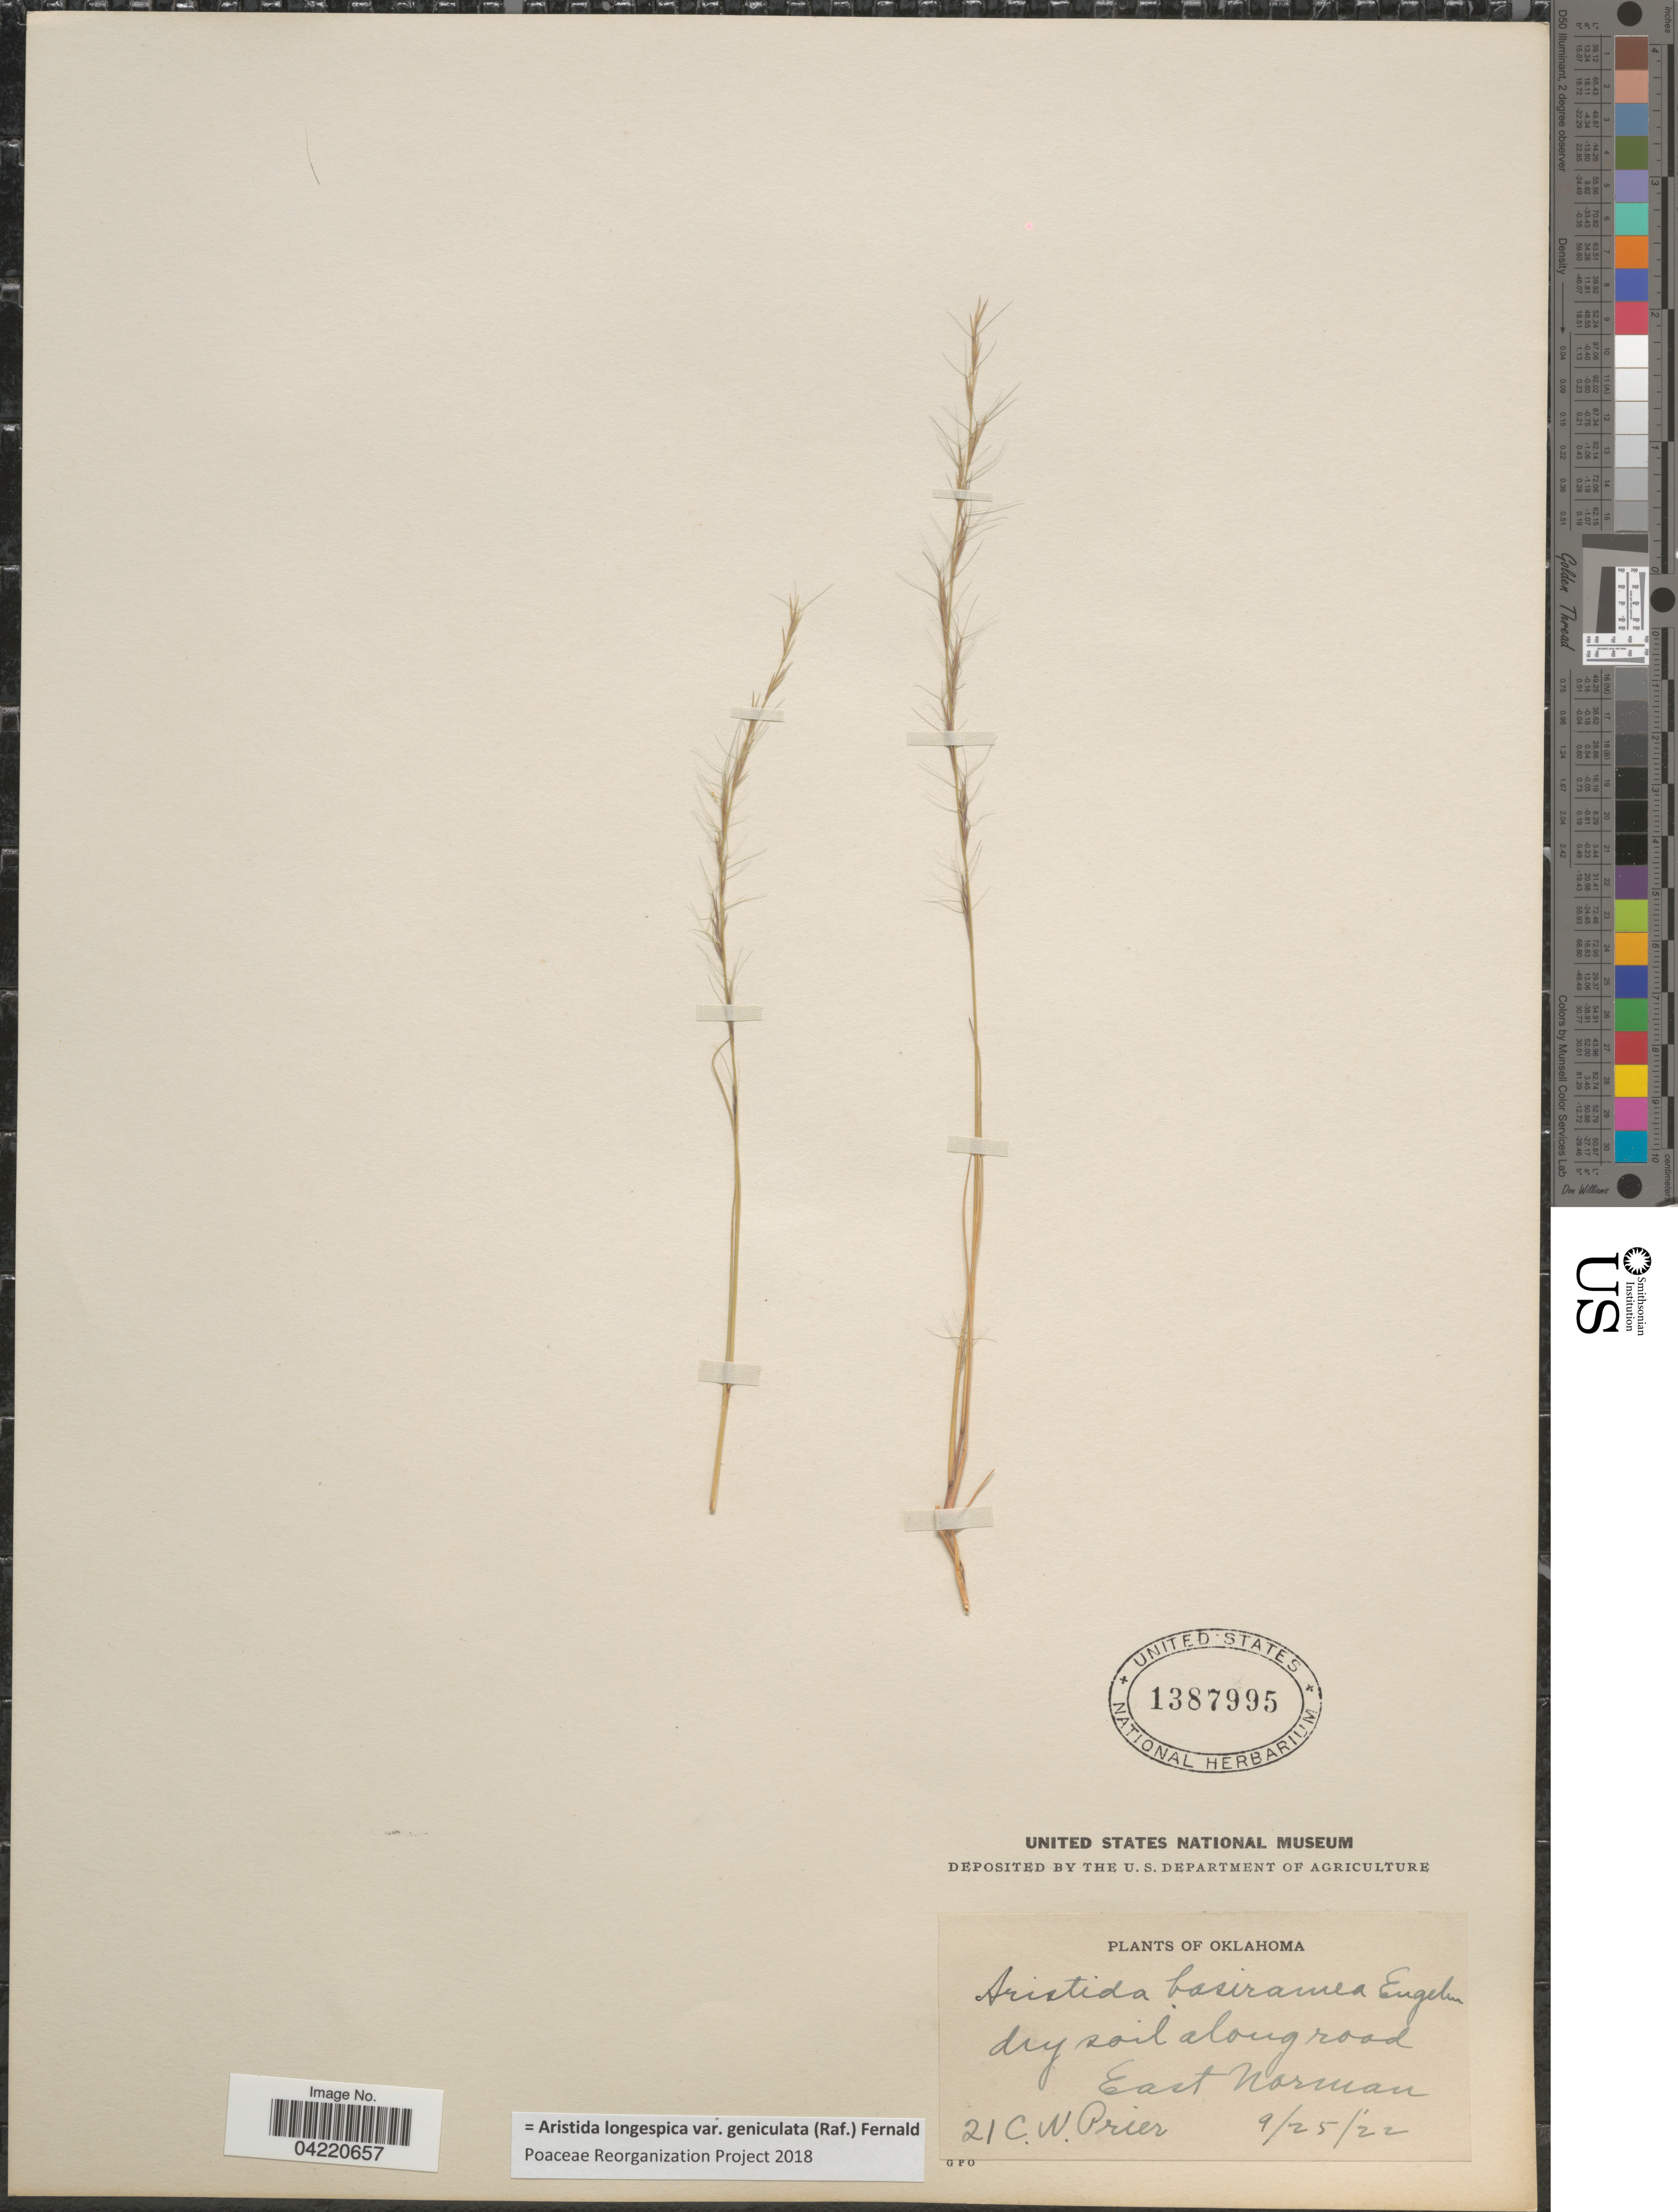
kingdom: Plantae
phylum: Tracheophyta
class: Liliopsida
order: Poales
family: Poaceae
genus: Aristida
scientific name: Aristida longespica var. geniculata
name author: (Raf.) Fernald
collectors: C. Prier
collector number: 21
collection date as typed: Transcribed d/m/y: 25/9/22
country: United States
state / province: Oklahoma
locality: Dry soil along road east Norman.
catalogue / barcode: US 1387995